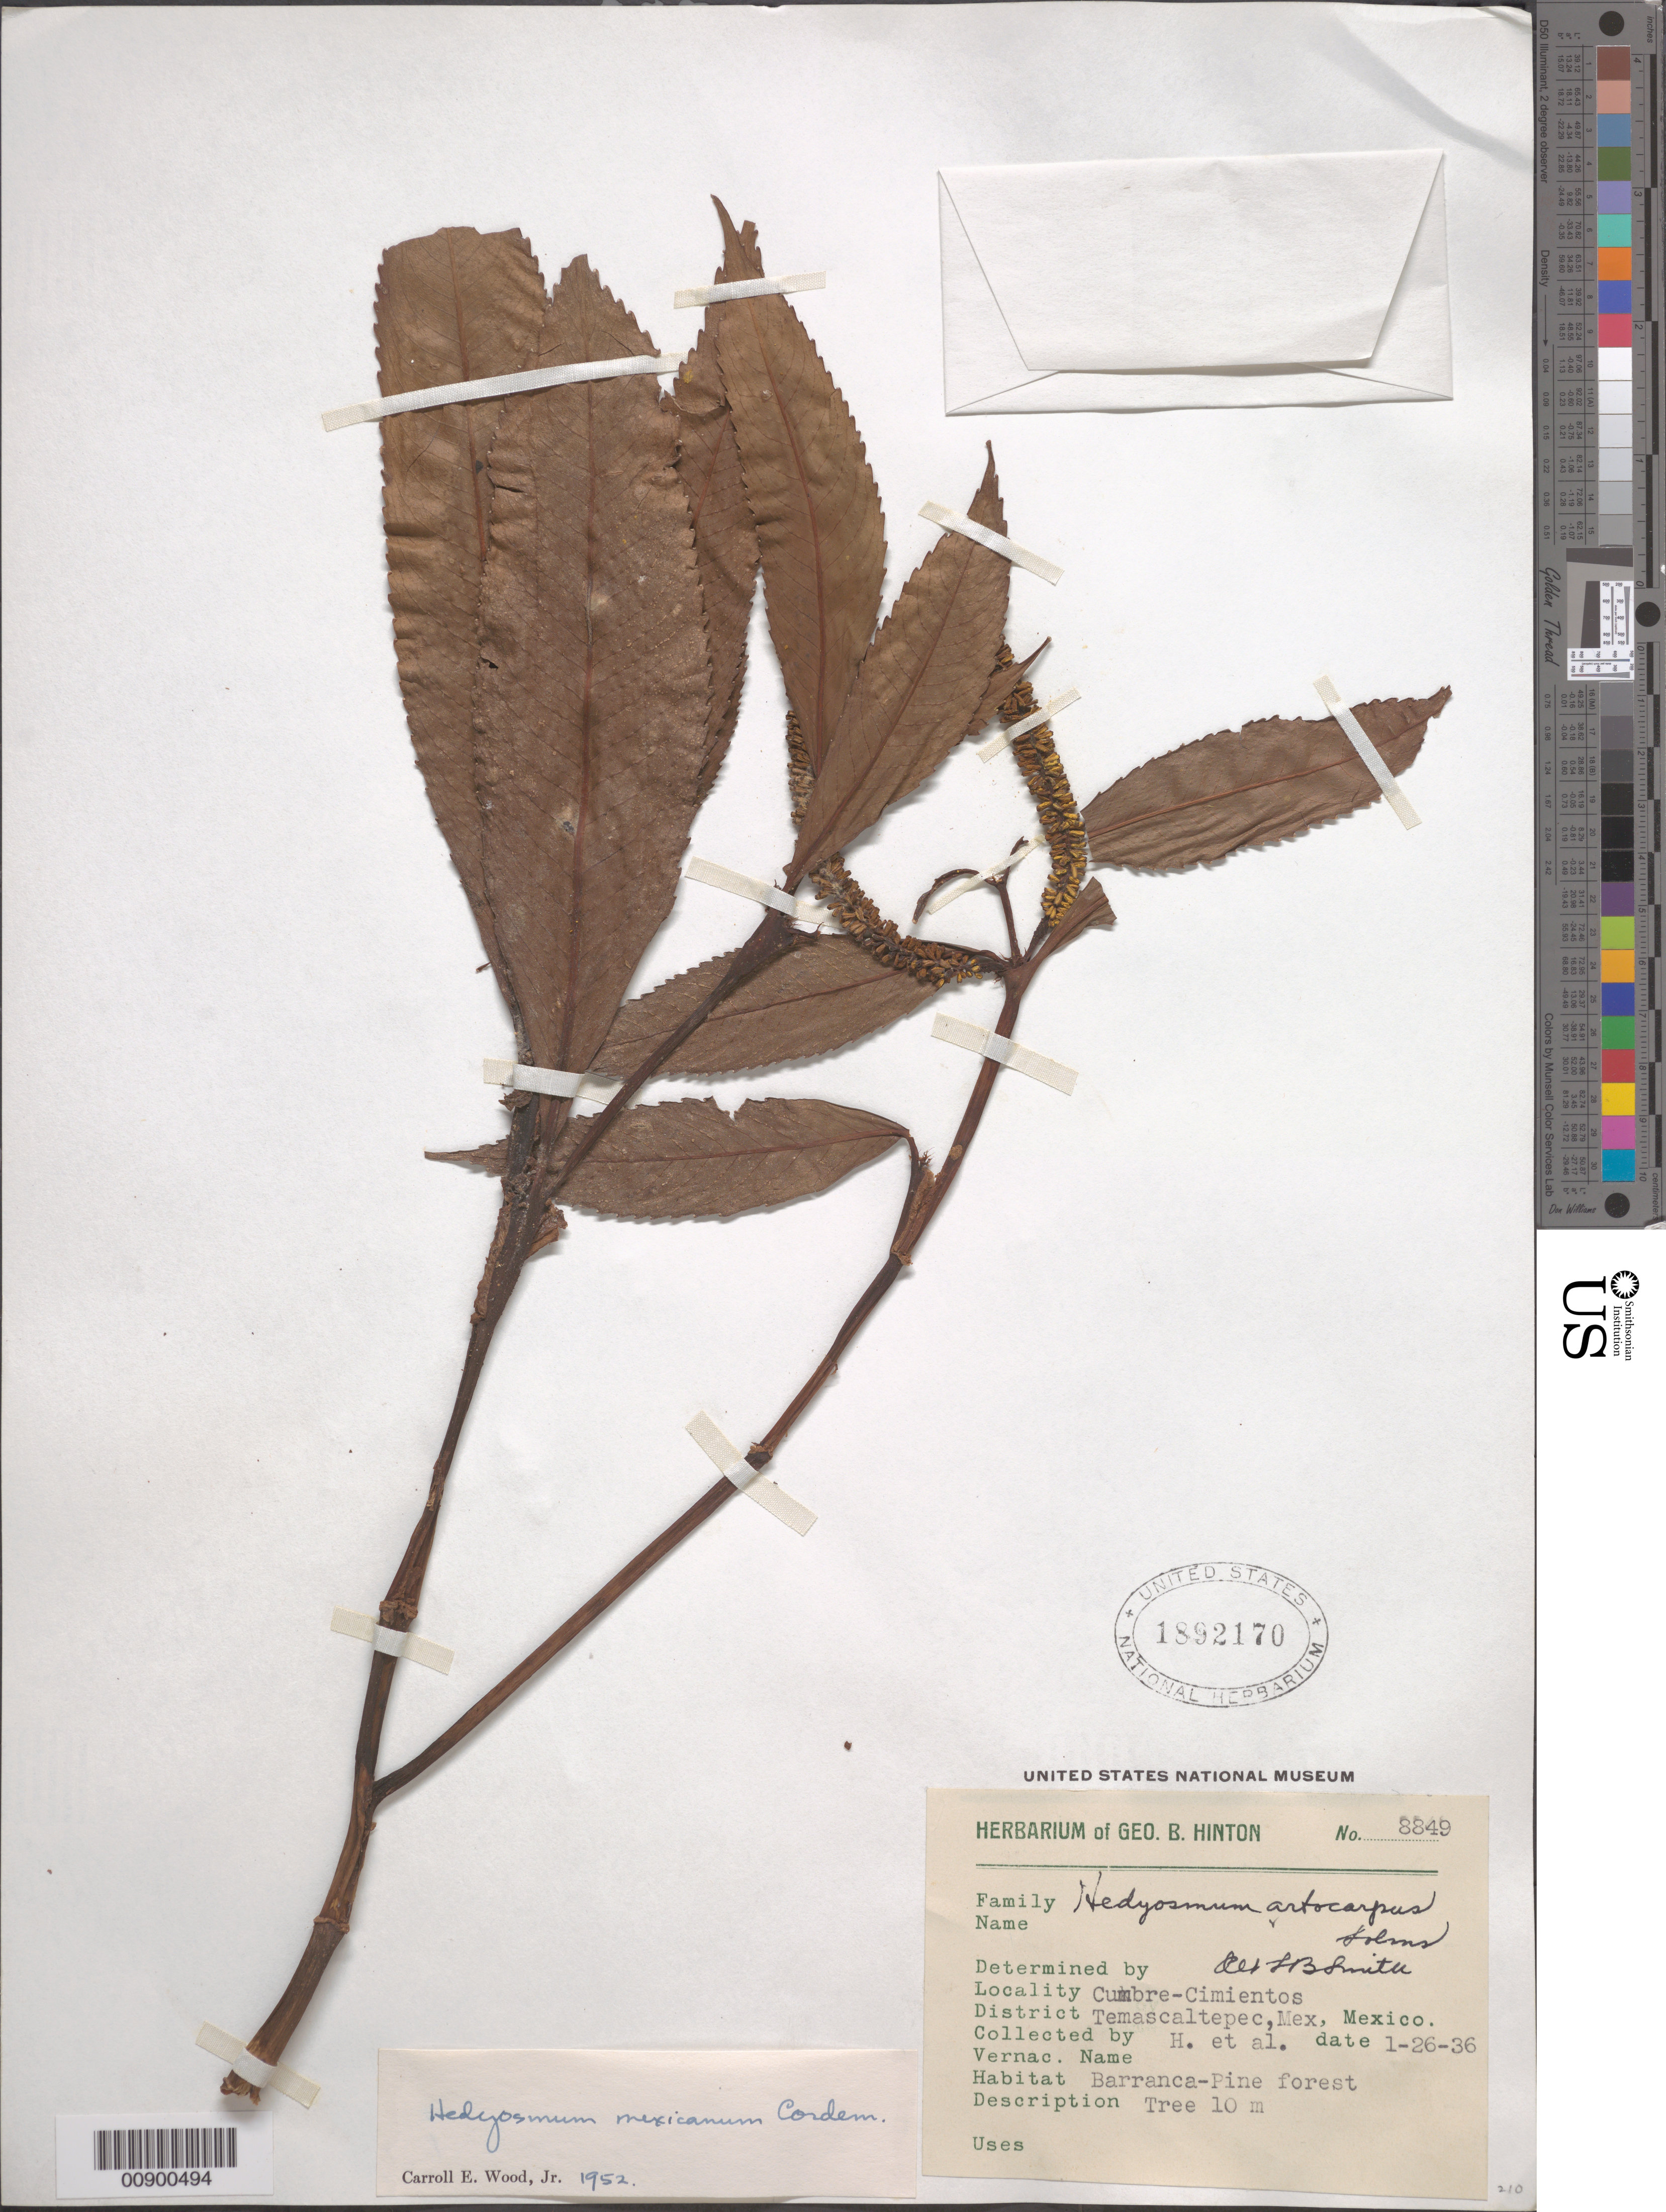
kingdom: Plantae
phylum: Tracheophyta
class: Magnoliopsida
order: Chloranthales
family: Chloranthaceae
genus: Hedyosmum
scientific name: Hedyosmum mexicanum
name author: C. Cordem.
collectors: G. B. Hinton & et al.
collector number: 8849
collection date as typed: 26 Jan 1936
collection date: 1936-01-26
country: Mexico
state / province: México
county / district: Temascaltepec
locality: Cumbre-Cimientos, District of Temascaltepec, State of Mexico.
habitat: Barranca-Pine forest.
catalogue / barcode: US 1892170